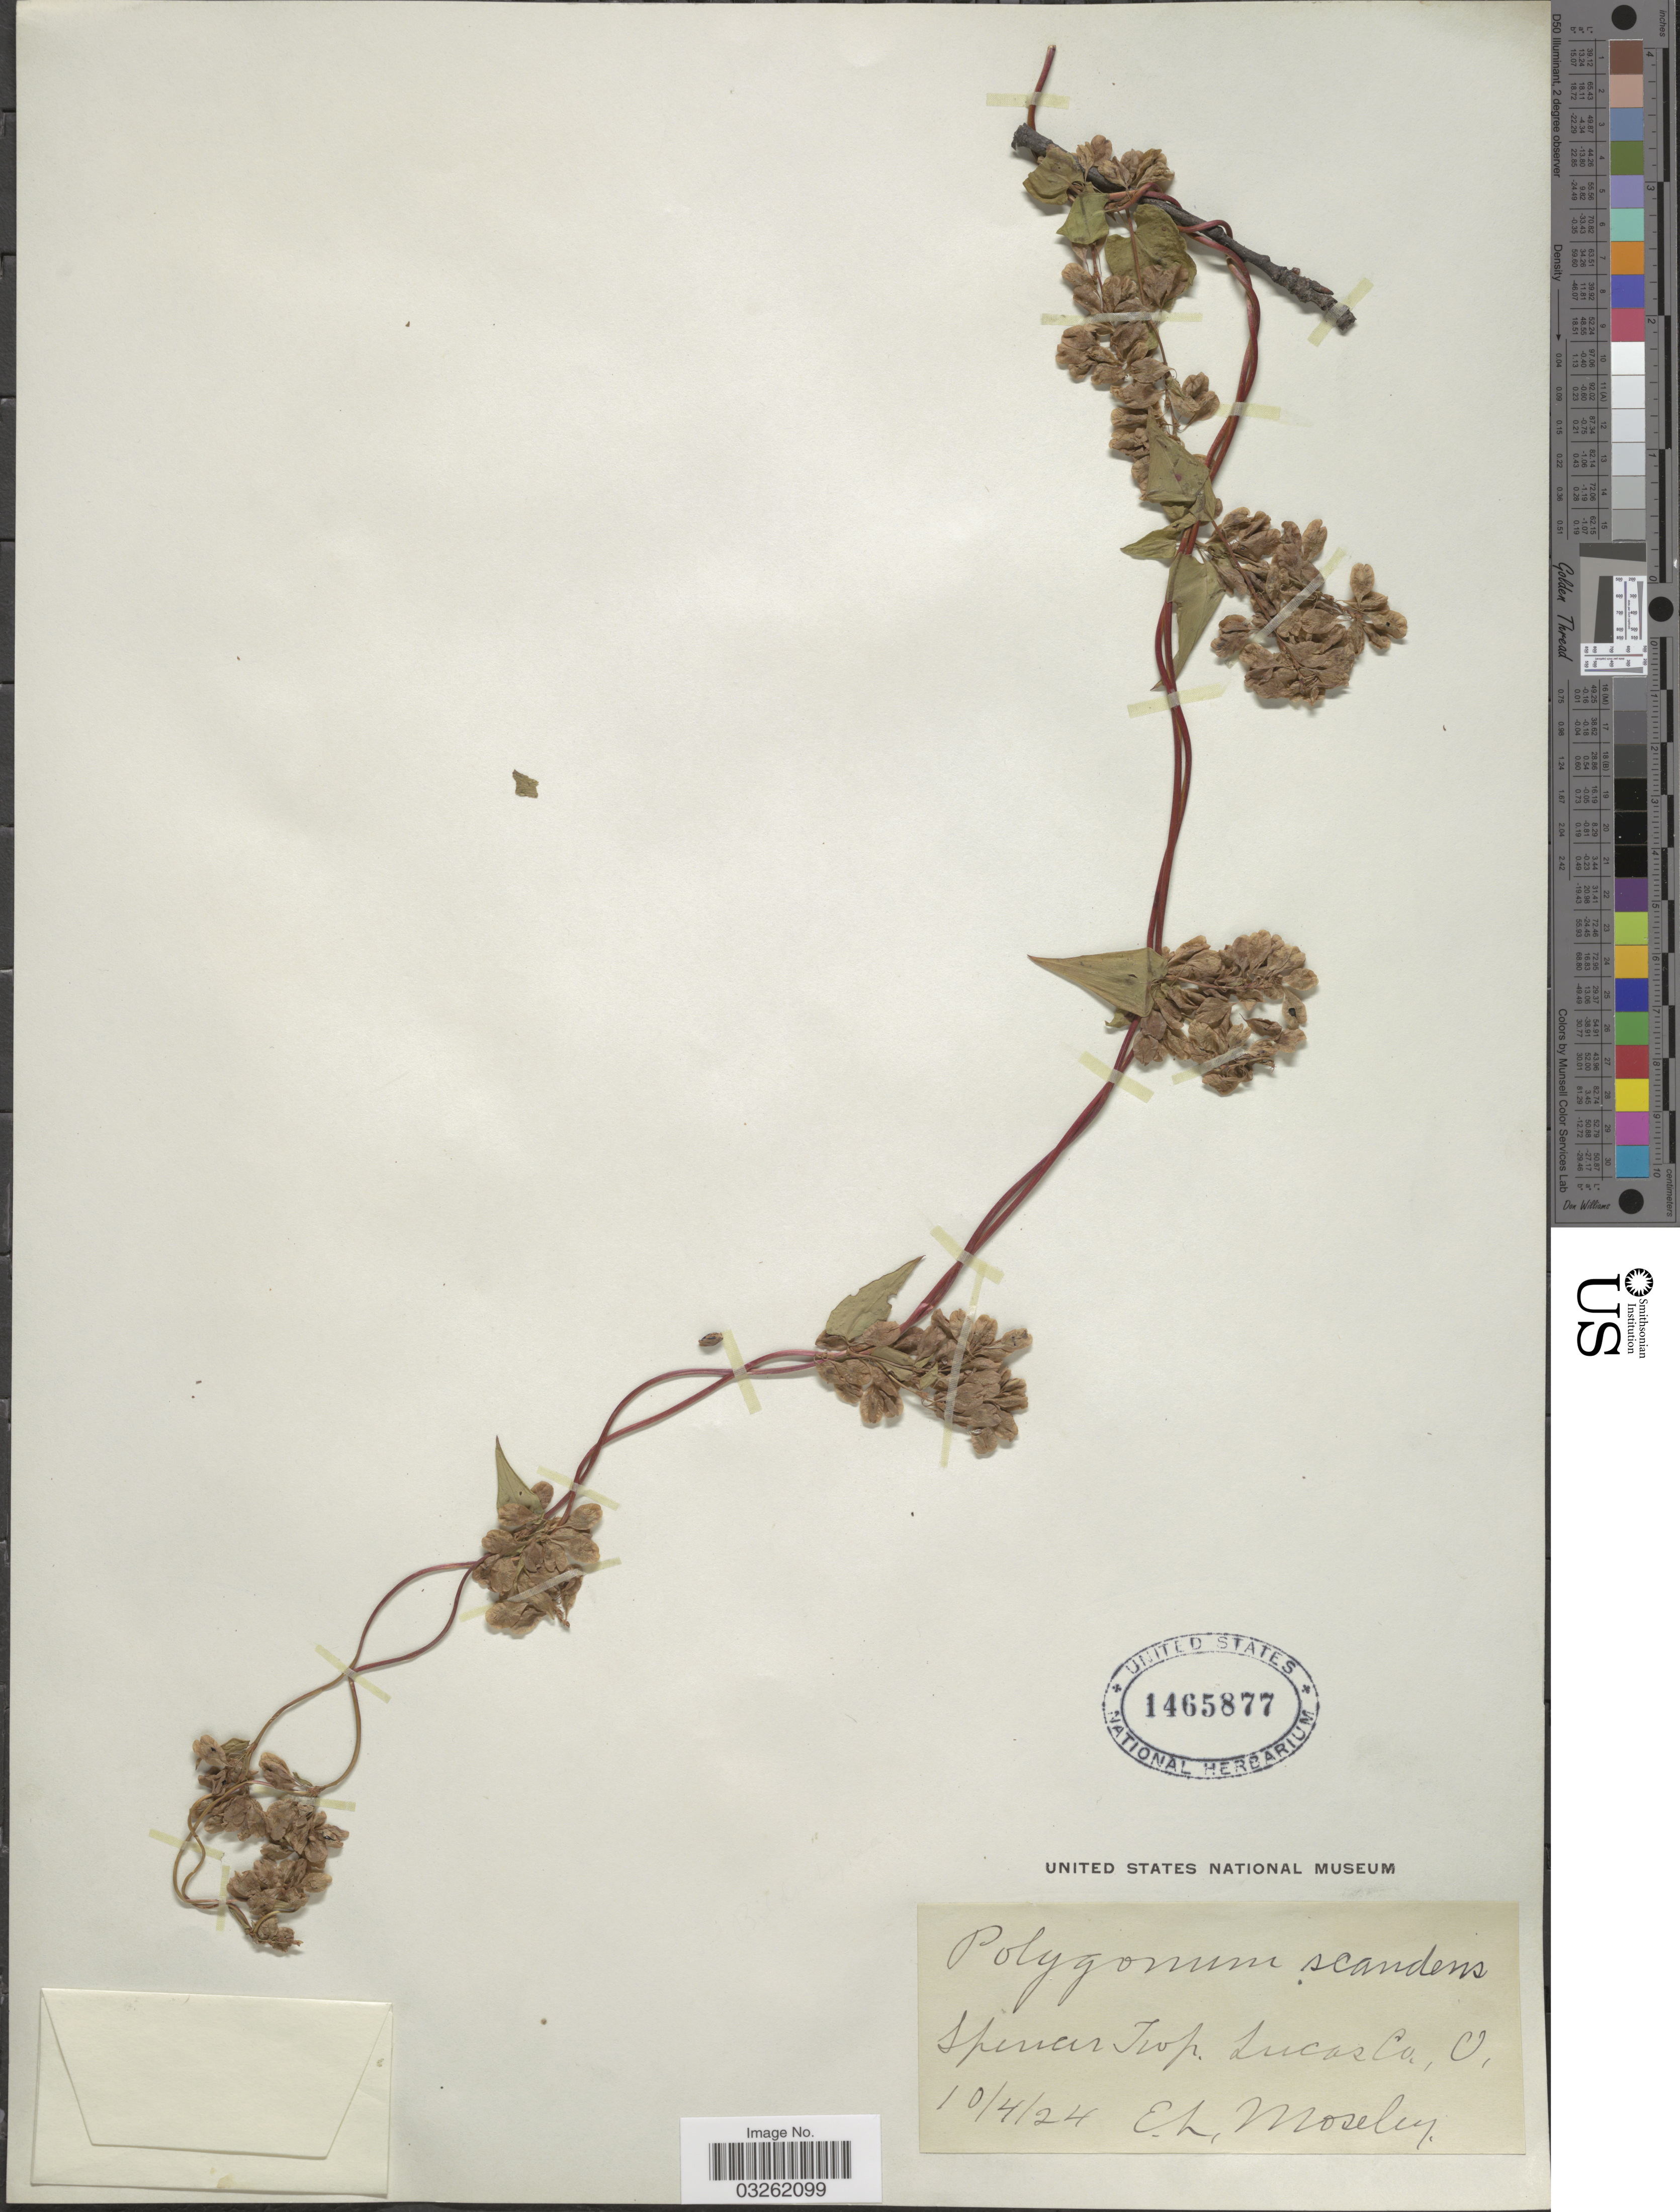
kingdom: Plantae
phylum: Tracheophyta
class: Magnoliopsida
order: Caryophyllales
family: Polygonaceae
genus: Fallopia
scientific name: Fallopia scandens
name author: (L.) Holub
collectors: E. Moseley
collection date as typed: Transcribed d/m/y: 4/10/24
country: United States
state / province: Ohio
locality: Spencer Twp. Lucas Co., O.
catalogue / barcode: US 1465877